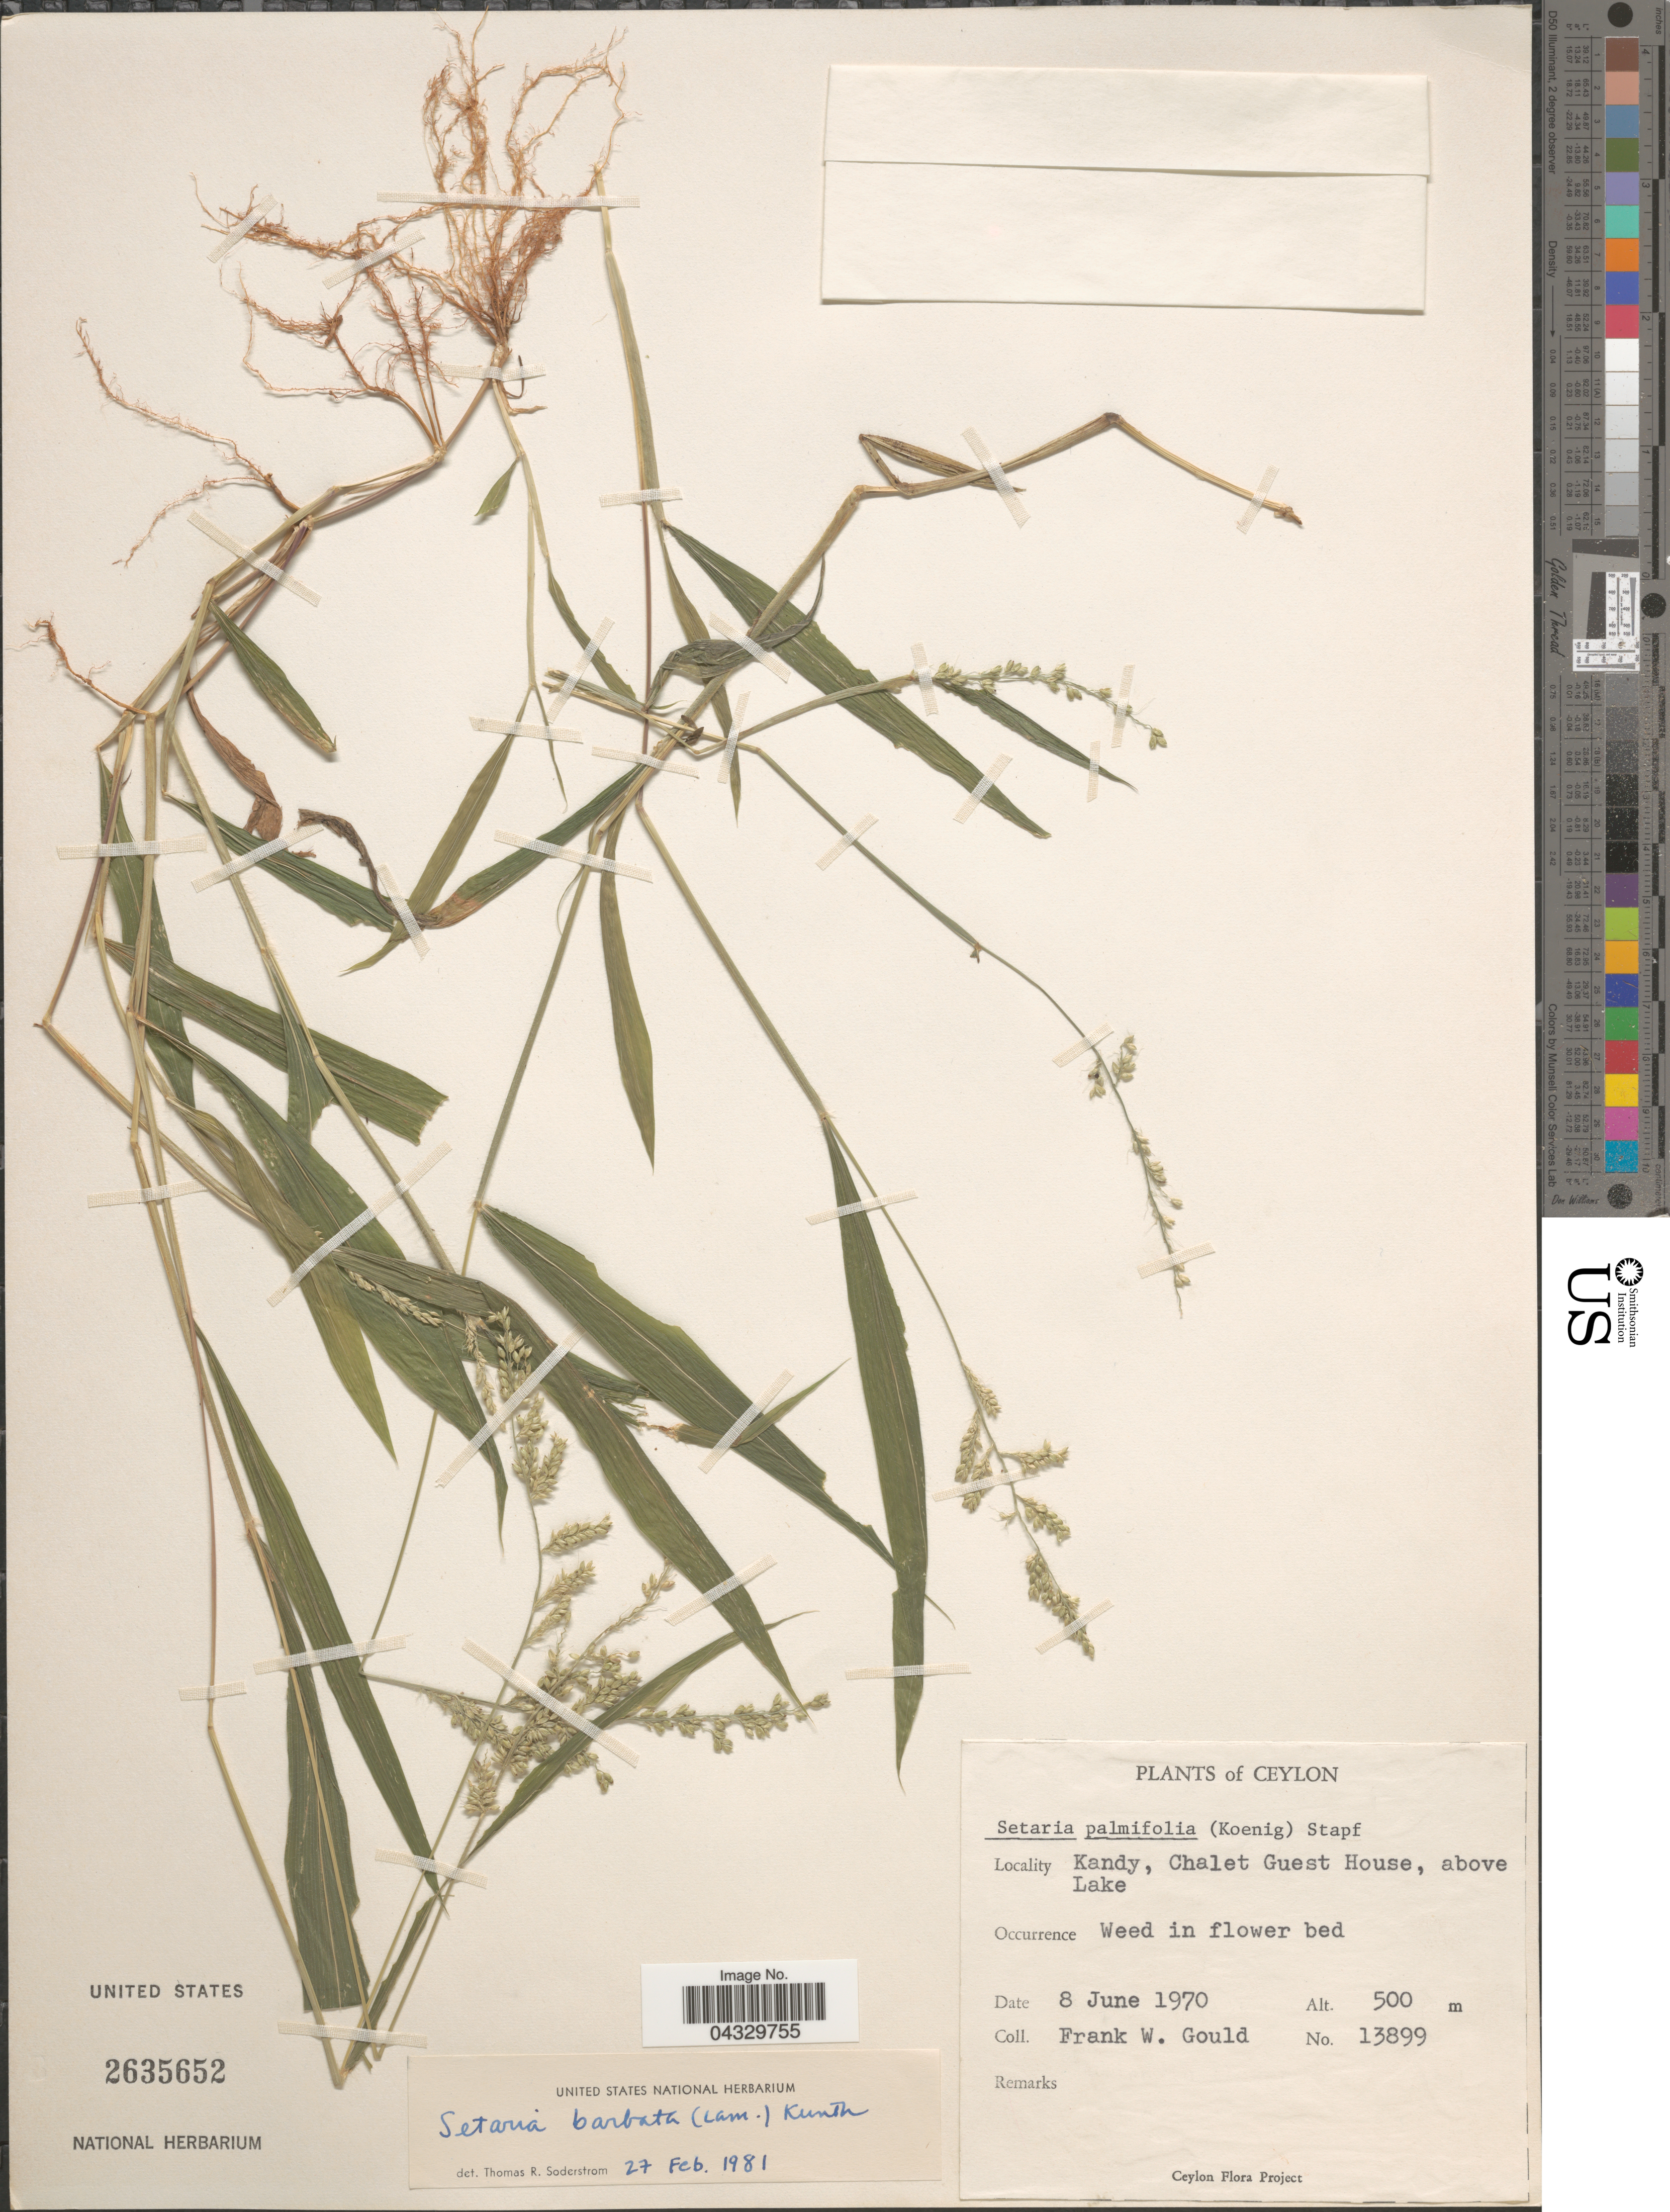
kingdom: Plantae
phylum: Tracheophyta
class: Liliopsida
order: Poales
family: Poaceae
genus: Setaria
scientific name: Setaria barbata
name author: (Lam.) Kunth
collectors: F. W. Gould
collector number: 13899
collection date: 1970-06-08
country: Sri Lanka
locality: Ceylon. Kandy, Chalet Guest House, above Lake.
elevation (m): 500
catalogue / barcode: US 2635652